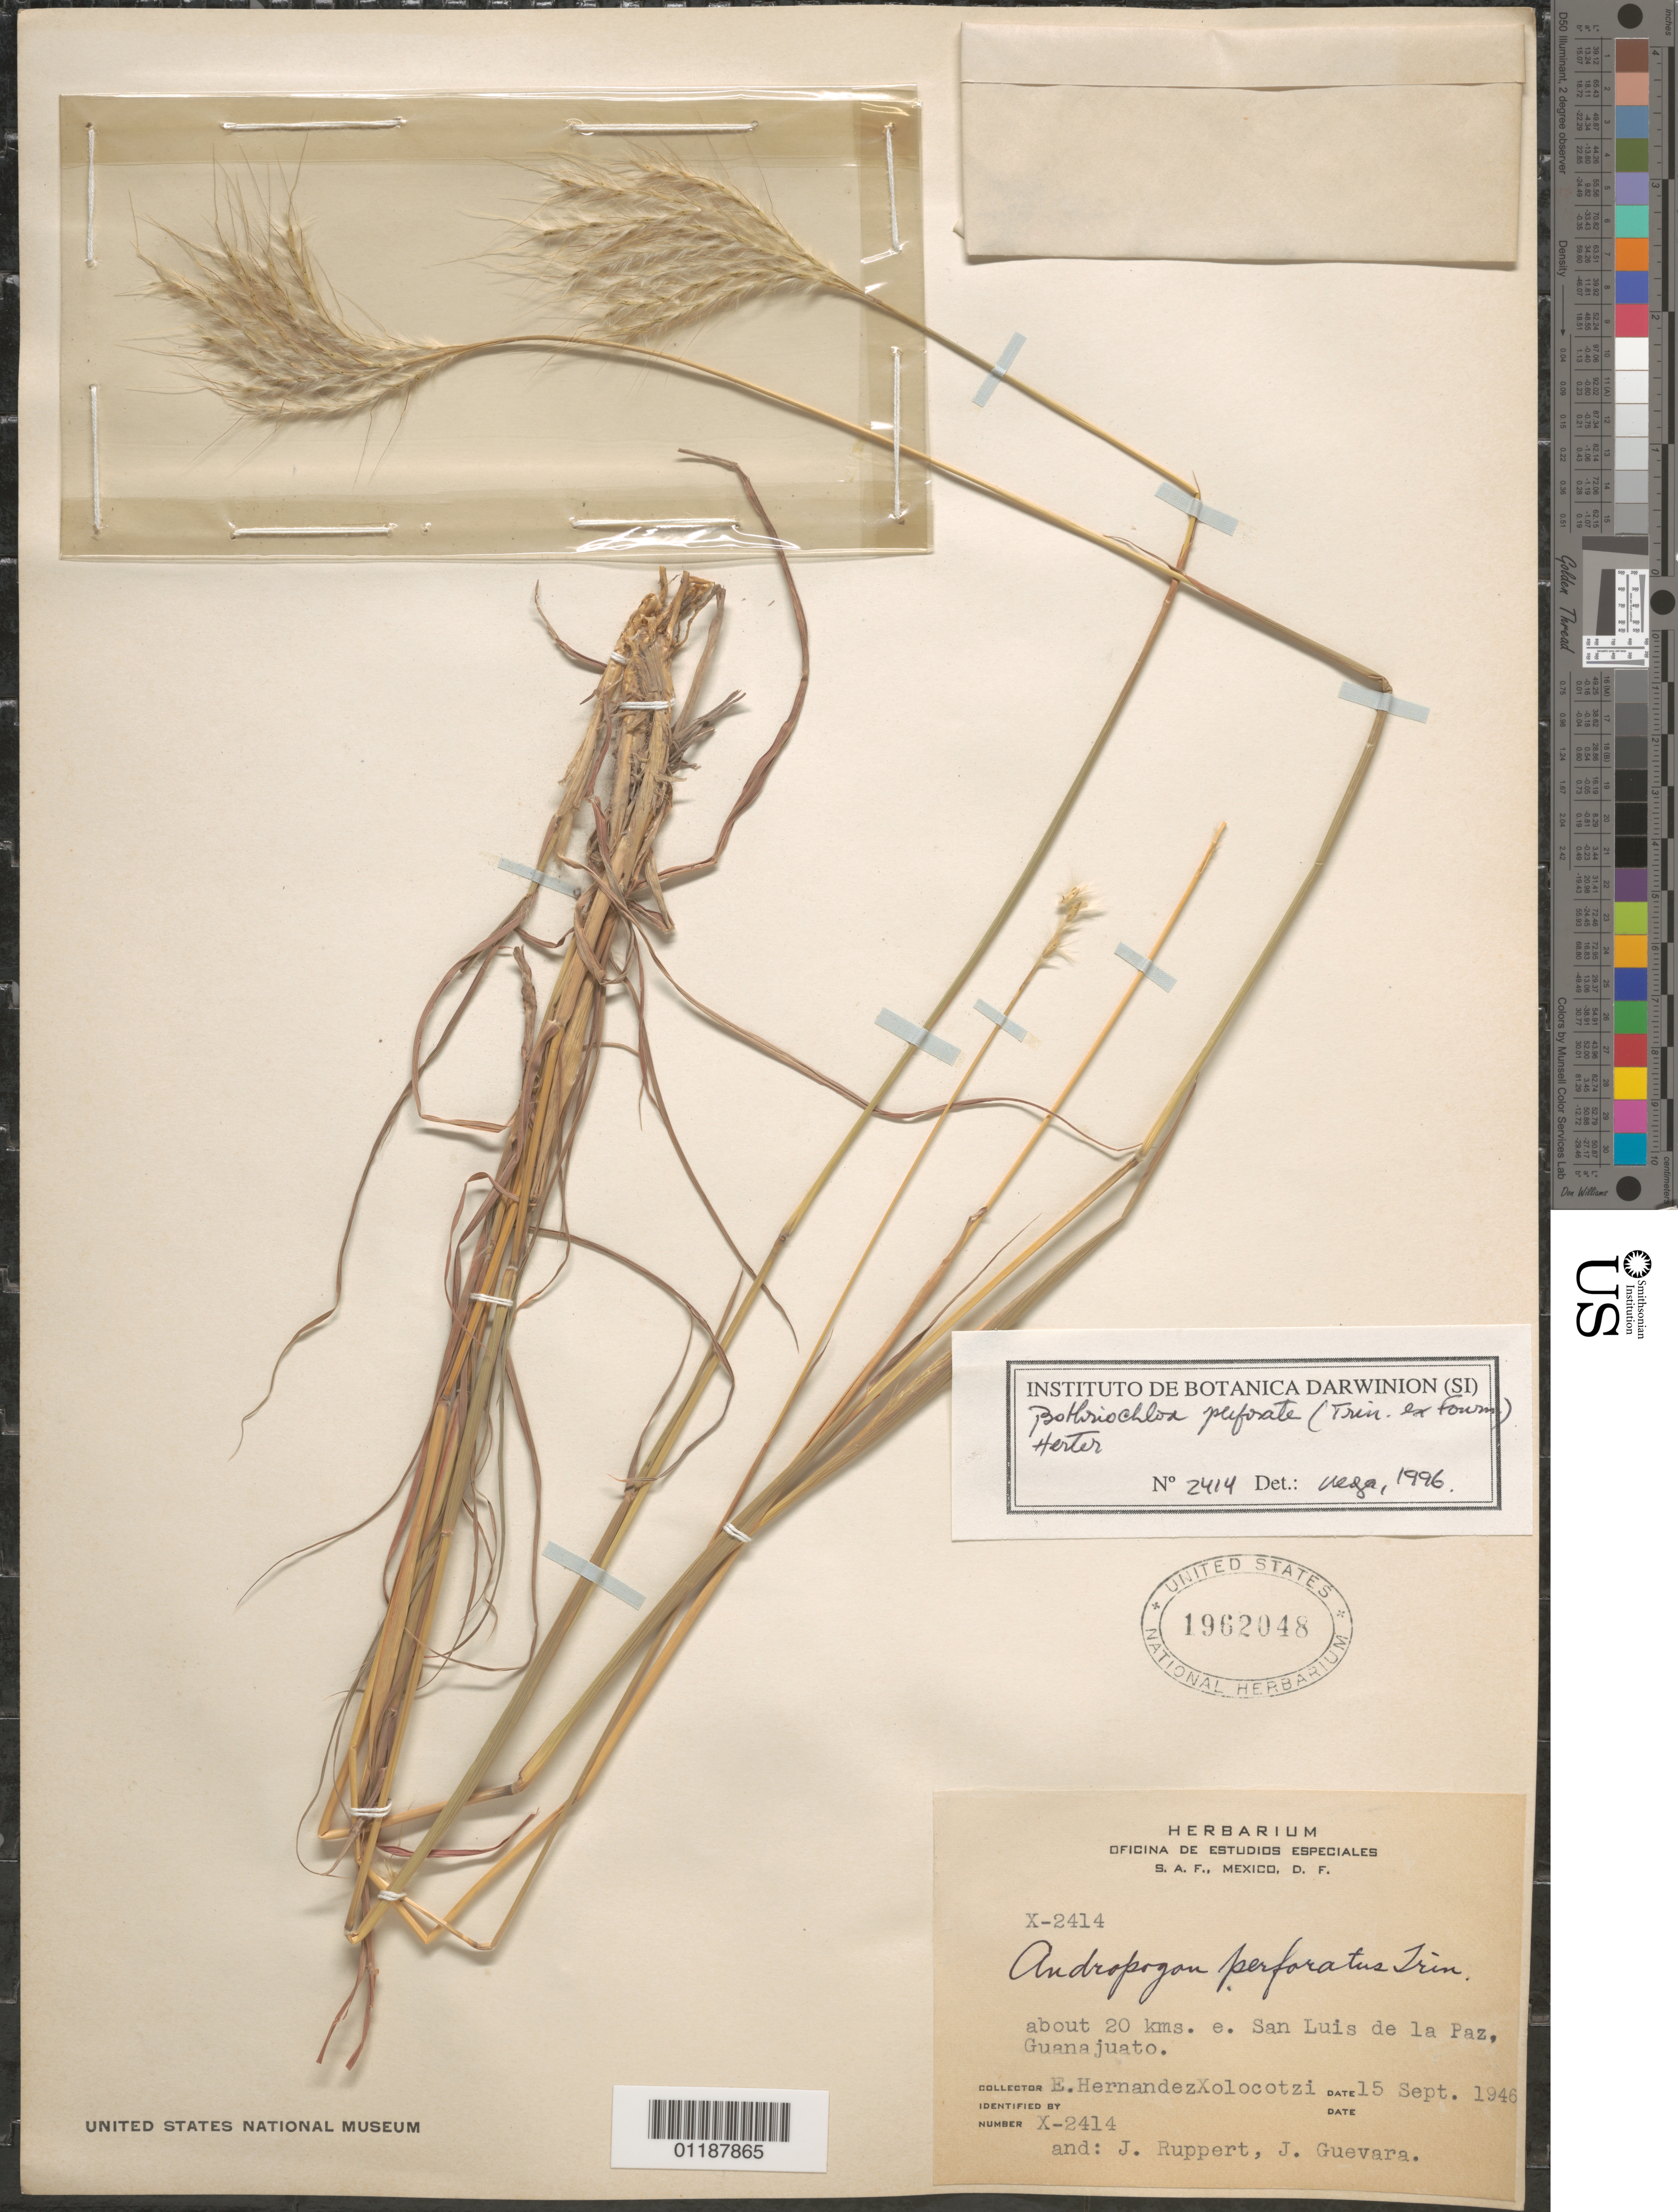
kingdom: Plantae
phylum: Tracheophyta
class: Liliopsida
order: Poales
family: Poaceae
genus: Bothriochloa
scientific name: Bothriochloa perforata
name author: (Trin. ex E. Fourn.) Herter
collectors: E. I. Hernández-X., J. Ruppert & J. Guevara B.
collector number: X-2414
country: Mexico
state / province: Guanajuato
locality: San Luis de la Paz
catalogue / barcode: US 1962048